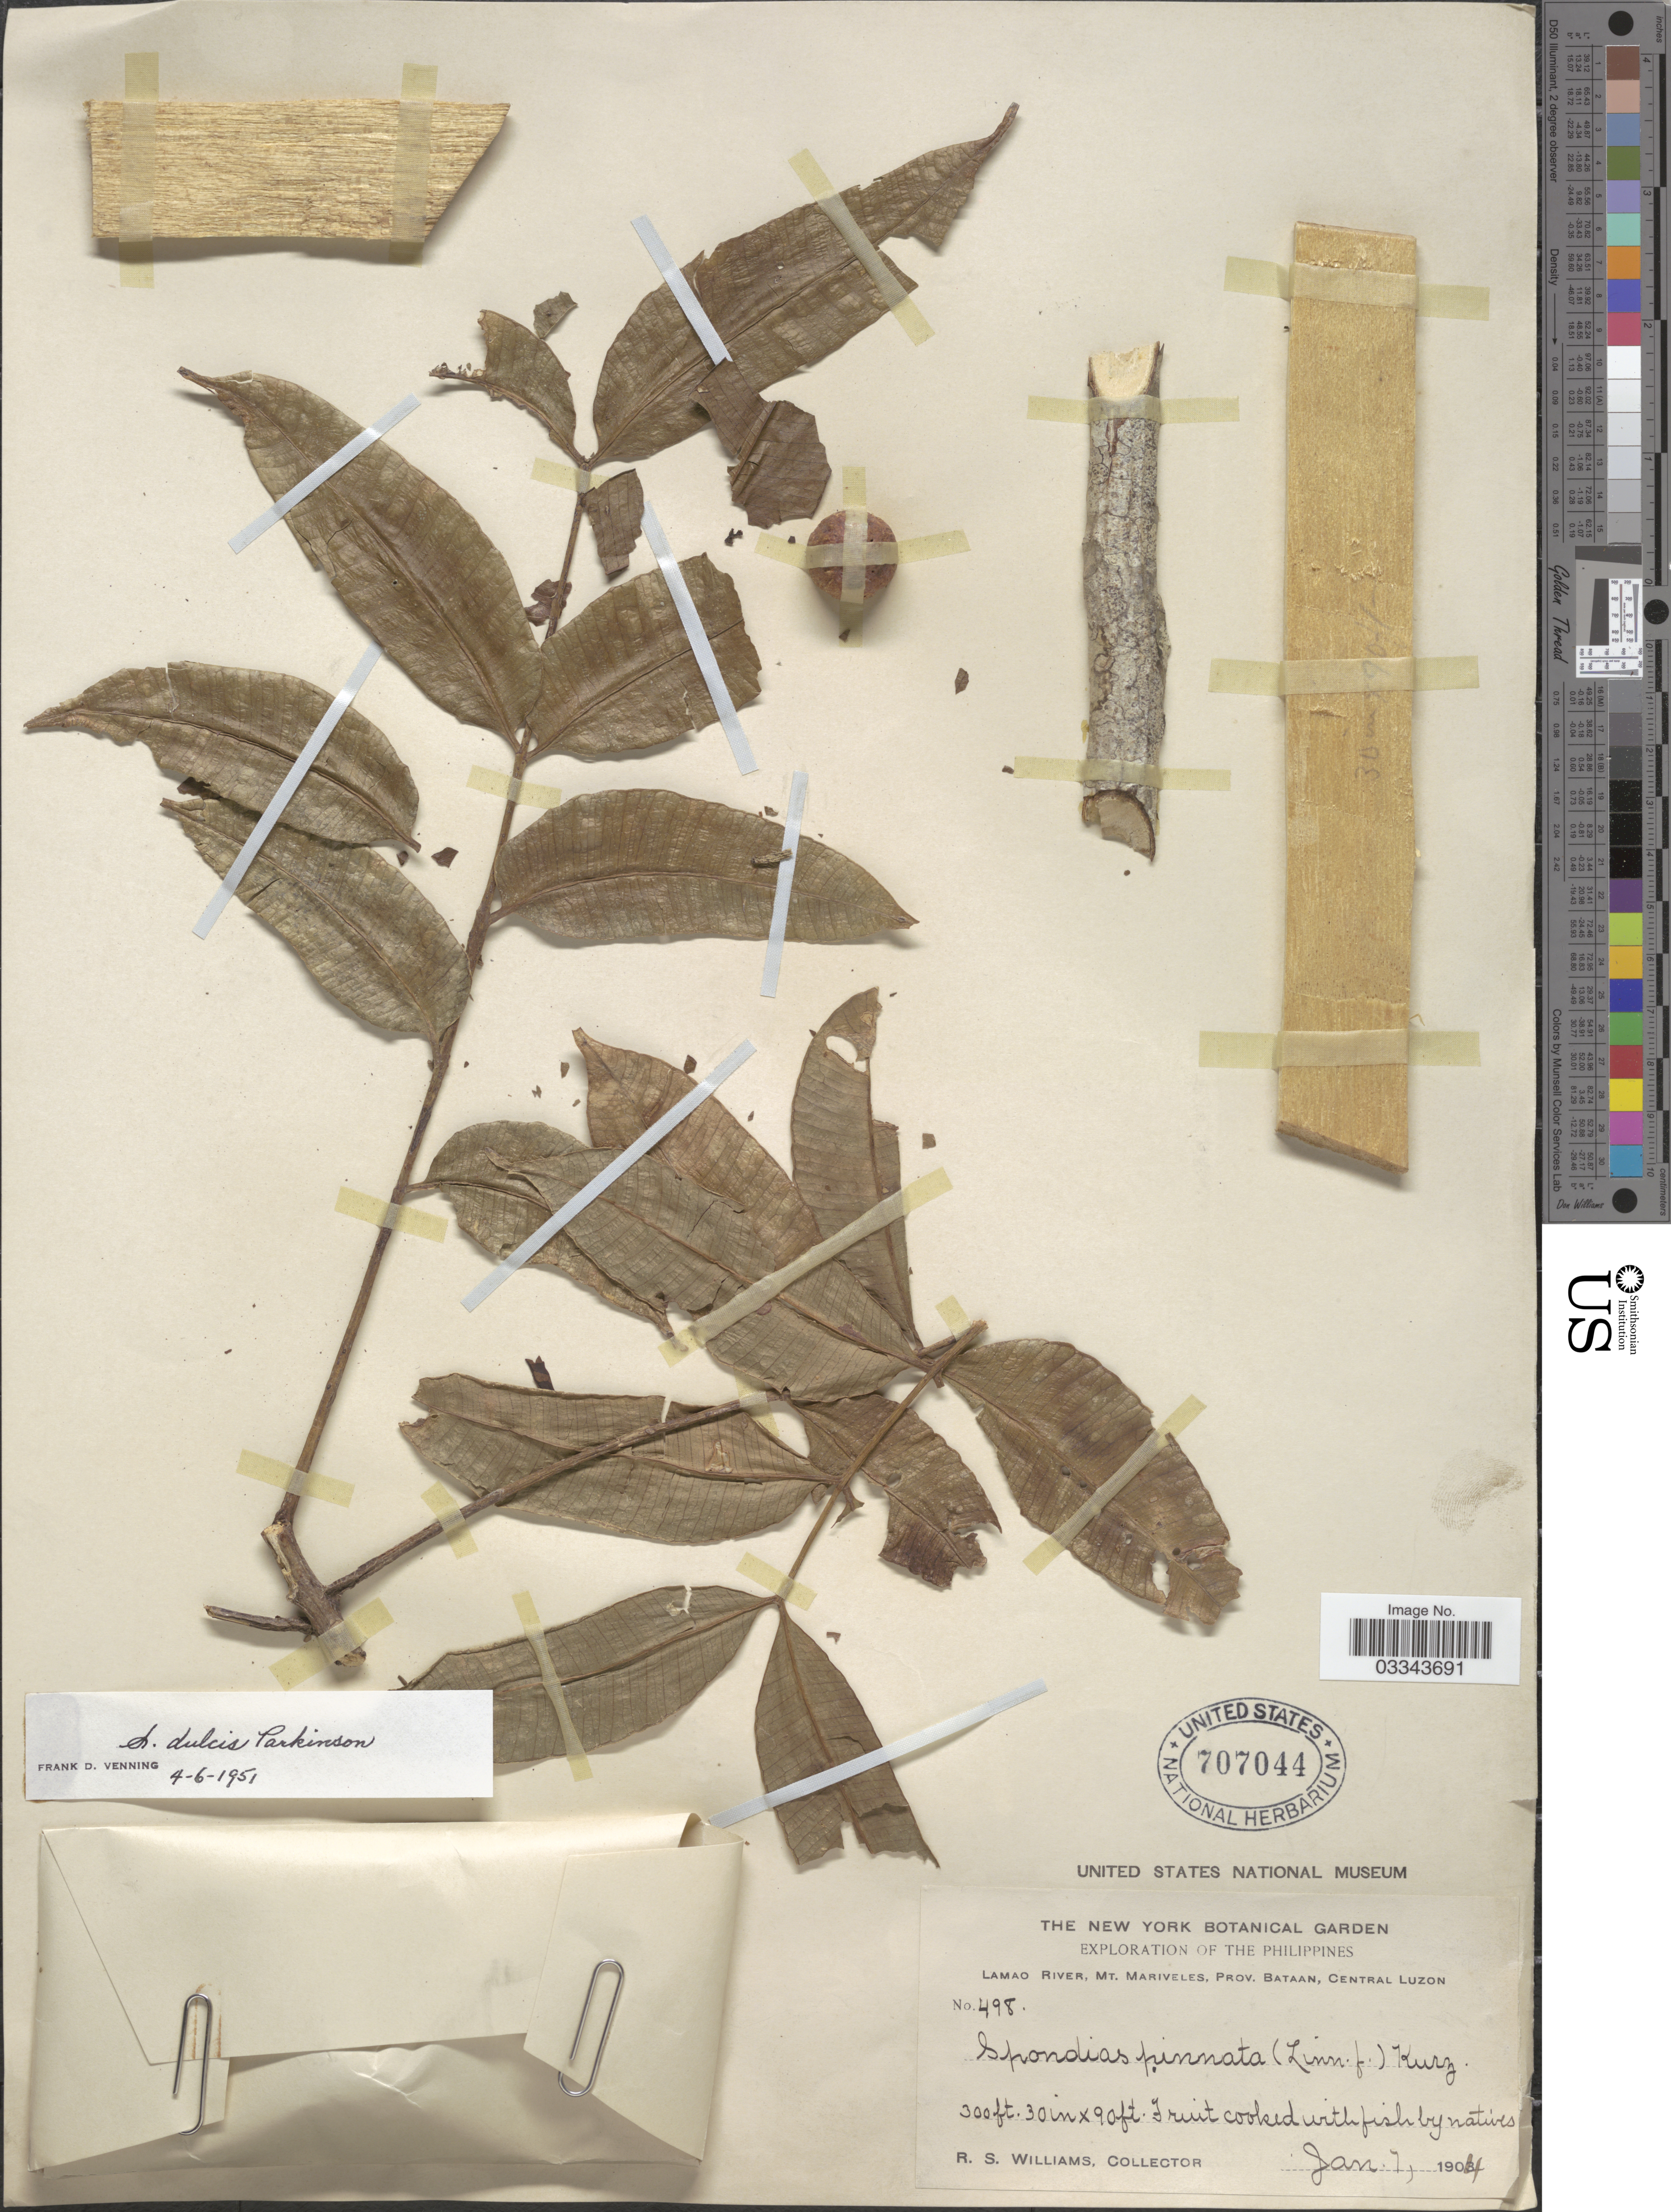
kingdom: Plantae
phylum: Tracheophyta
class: Magnoliopsida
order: Sapindales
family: Anacardiaceae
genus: Spondias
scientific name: Spondias dulcis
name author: Parkinson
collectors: R. S. Williams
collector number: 498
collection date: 1904-01-07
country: Philippines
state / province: Central Luzon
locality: Lamao River, Mt. Mariveles, Prov. Bataan, Central Luzon.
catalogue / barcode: US 707044